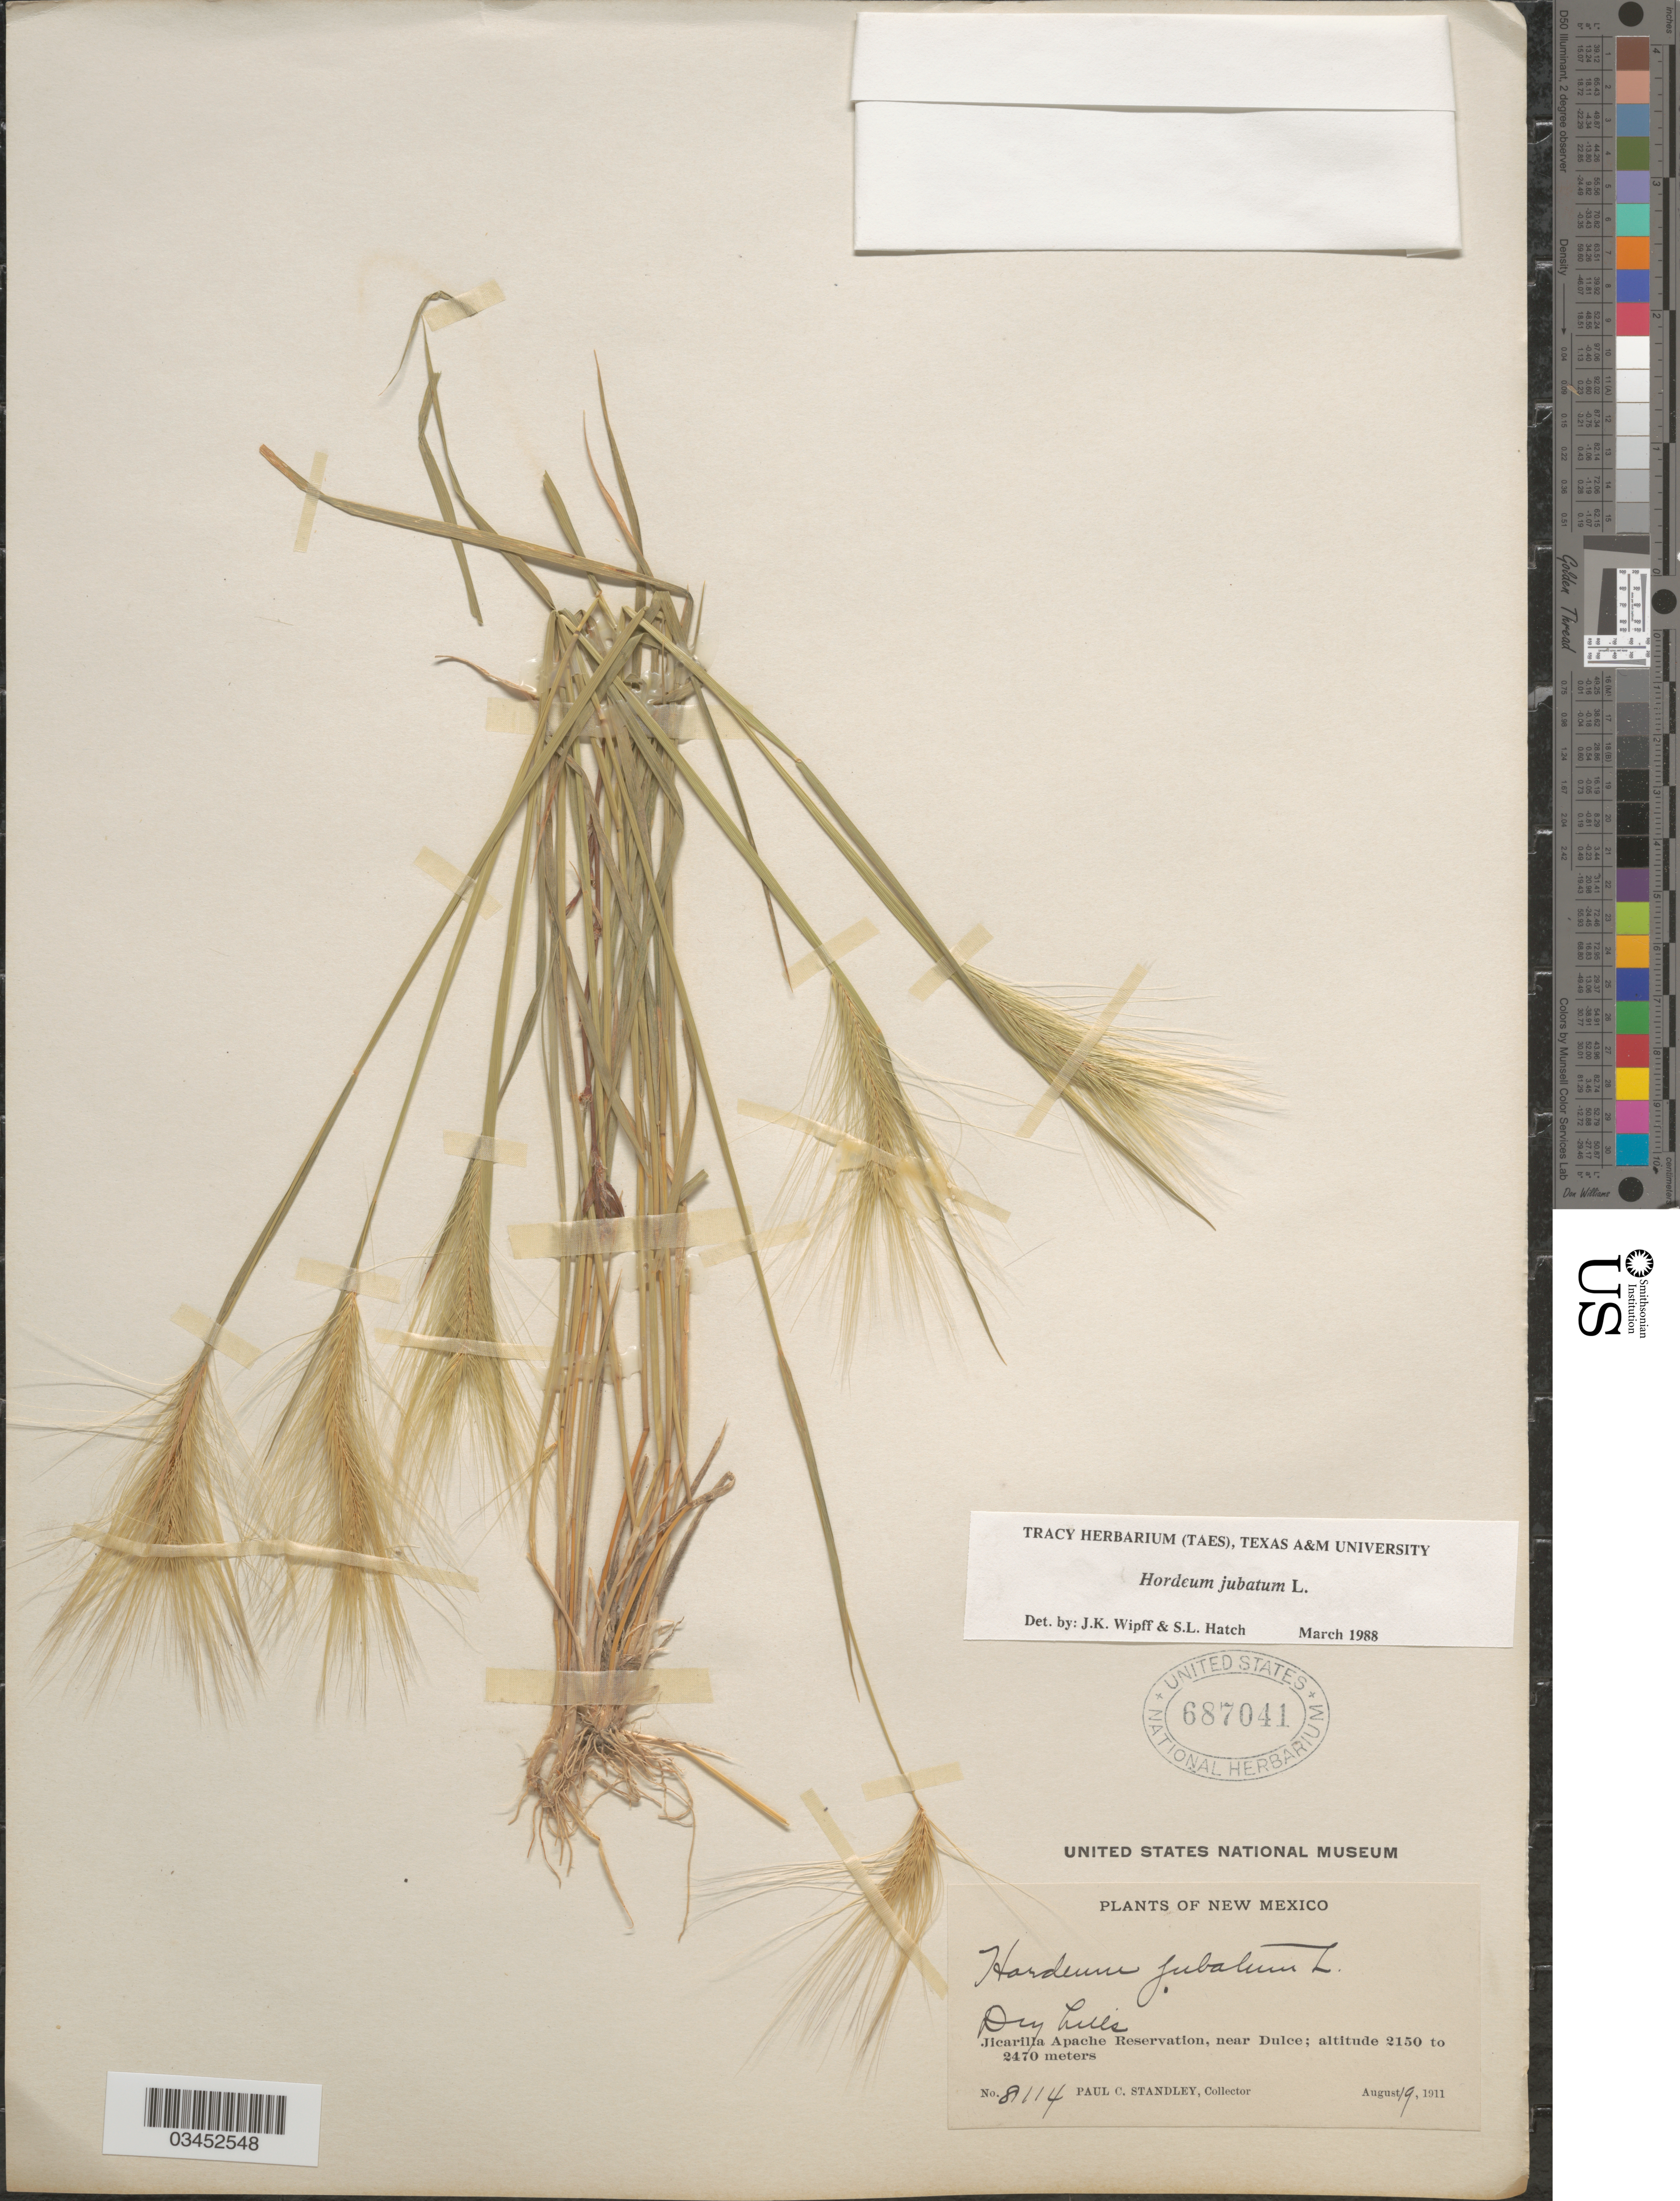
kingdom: Plantae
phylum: Tracheophyta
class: Liliopsida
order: Poales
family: Poaceae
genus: Hordeum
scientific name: Hordeum jubatum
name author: L.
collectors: P. C. Standley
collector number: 8114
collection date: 1911-08-19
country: United States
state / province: New Mexico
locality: Dry hills. Jicarilla Apache Reservation, near Dulce.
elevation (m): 2150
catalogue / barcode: US 687041